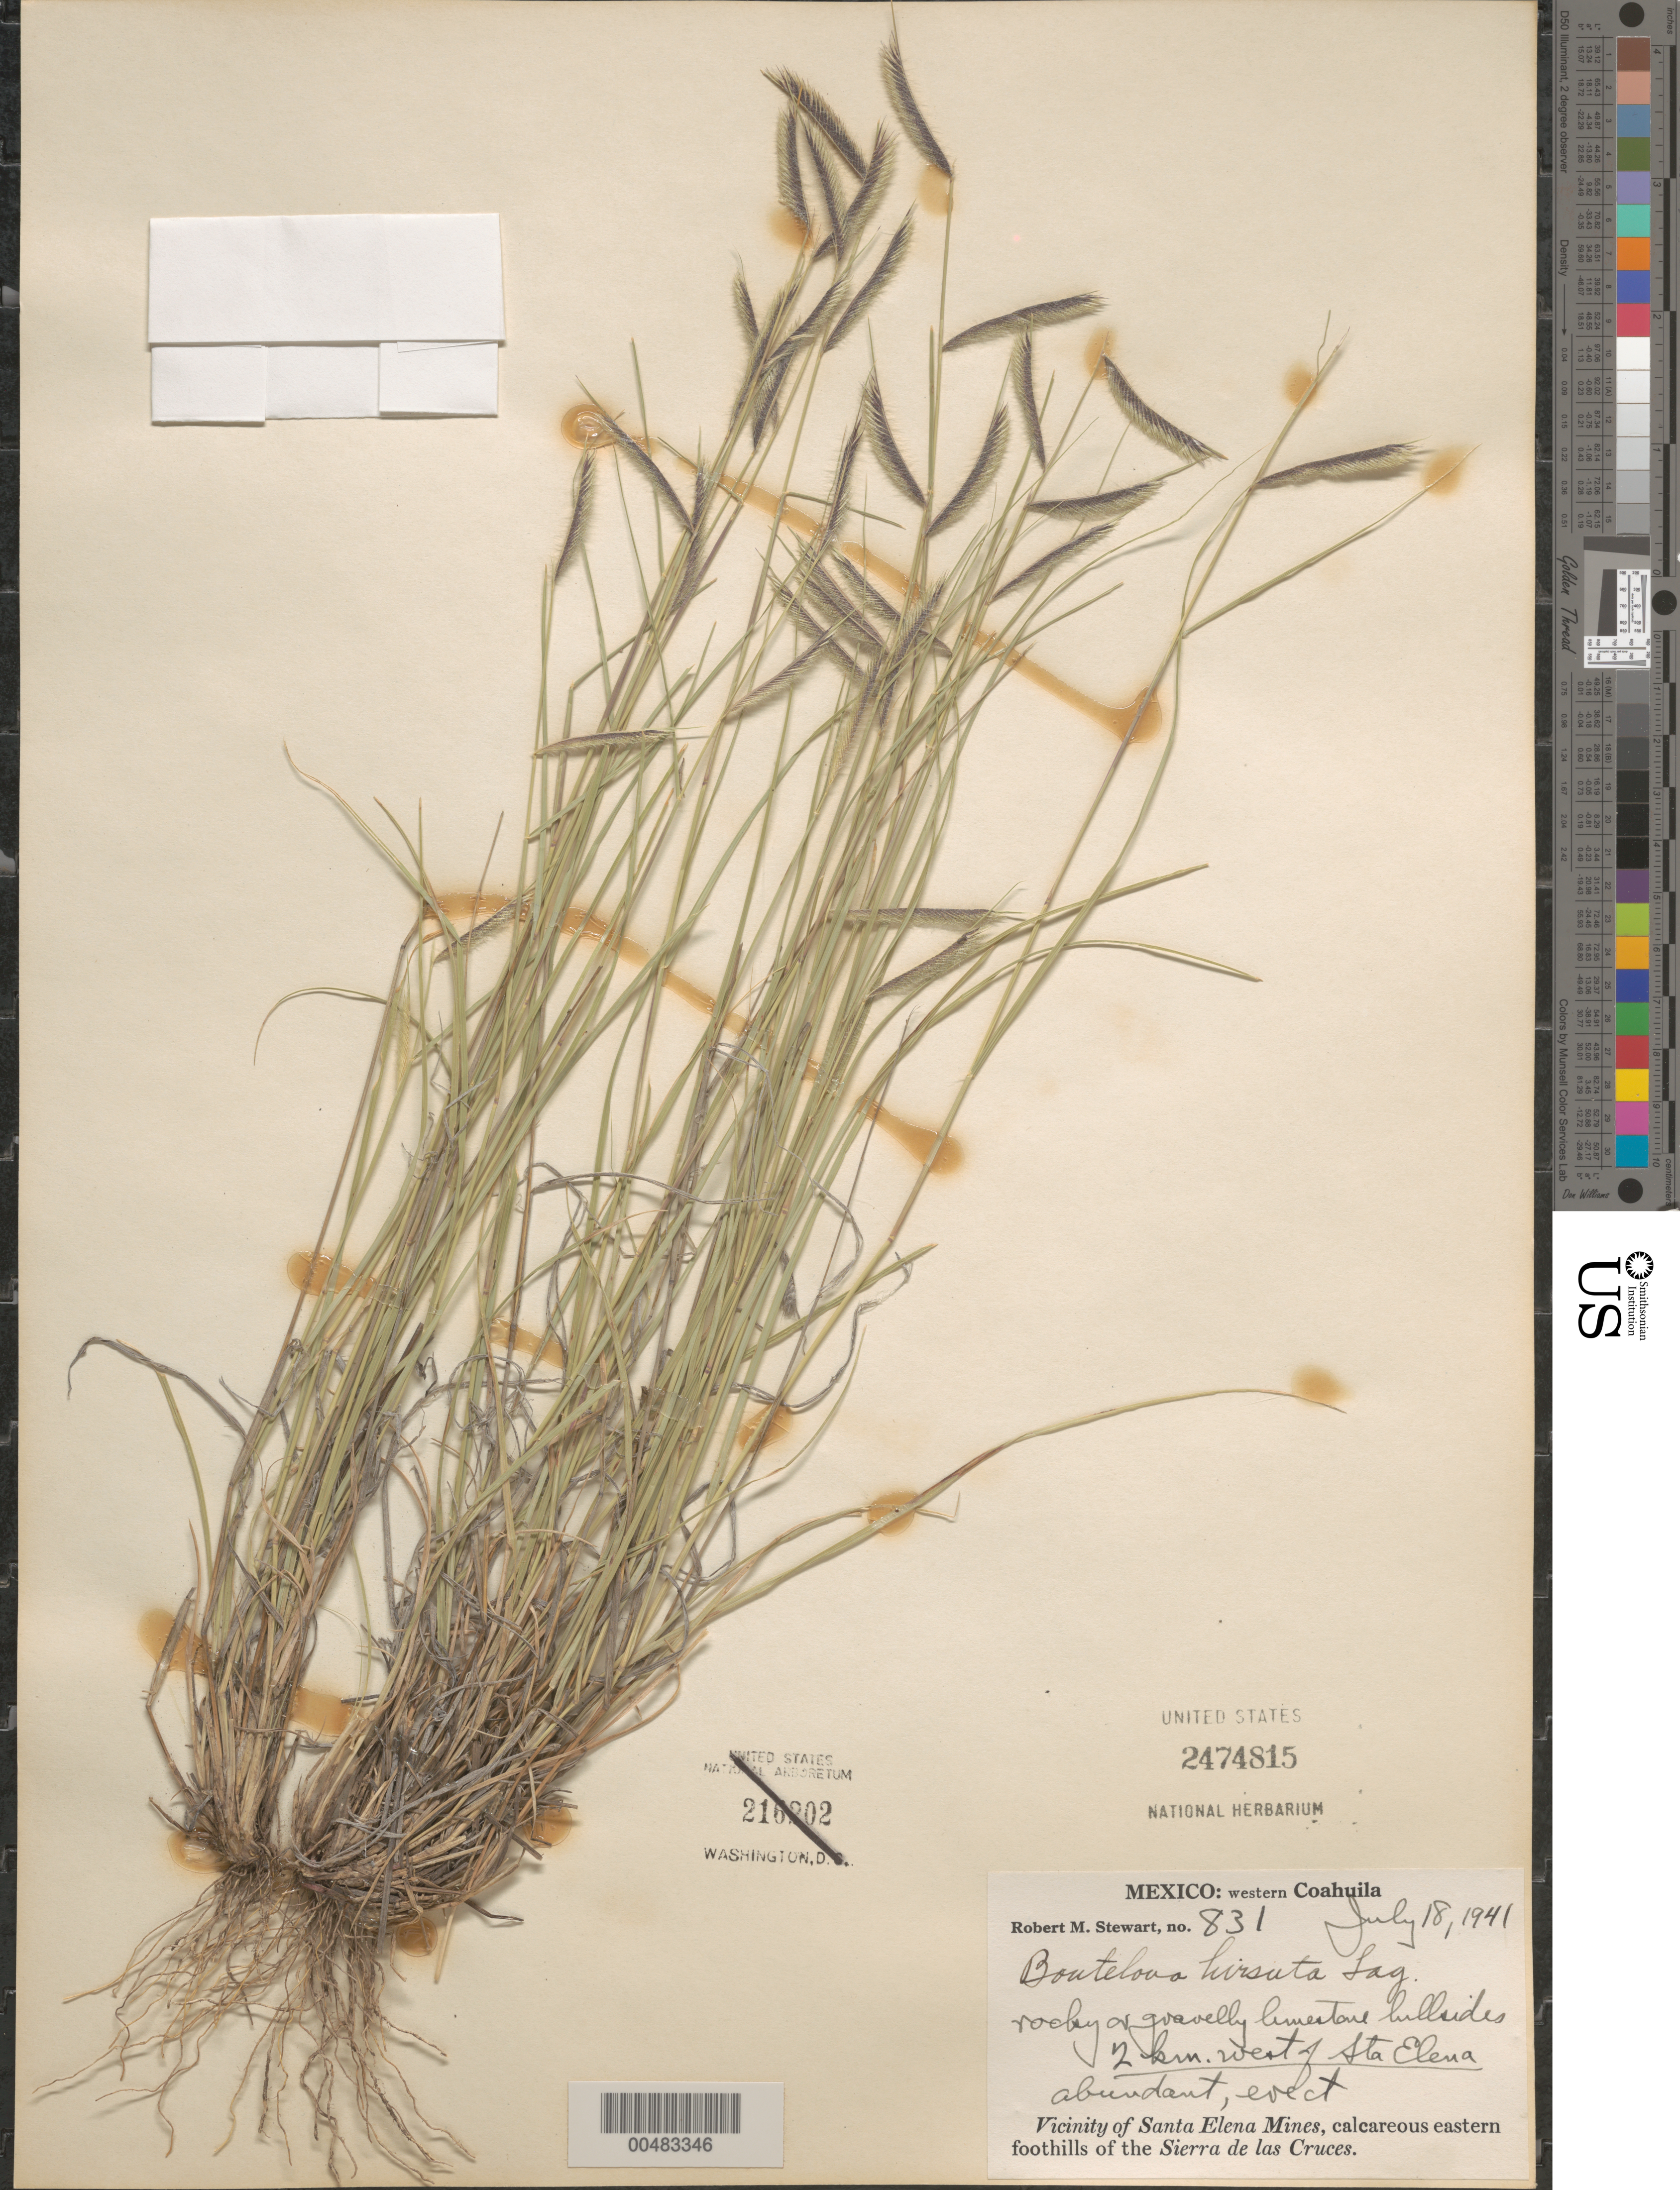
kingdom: Plantae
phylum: Tracheophyta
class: Liliopsida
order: Poales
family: Poaceae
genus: Bouteloua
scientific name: Bouteloua hirsuta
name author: Lag.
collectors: R. M. Stewart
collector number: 831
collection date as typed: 18 Jul 1941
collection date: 1941-07-18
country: Mexico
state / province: Coahuila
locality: Western Coahuila, 2 km W of Sta Elena, vicinity of Santa Elena Mines, E foothills of the Sierra de las Cruces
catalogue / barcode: US 2474815